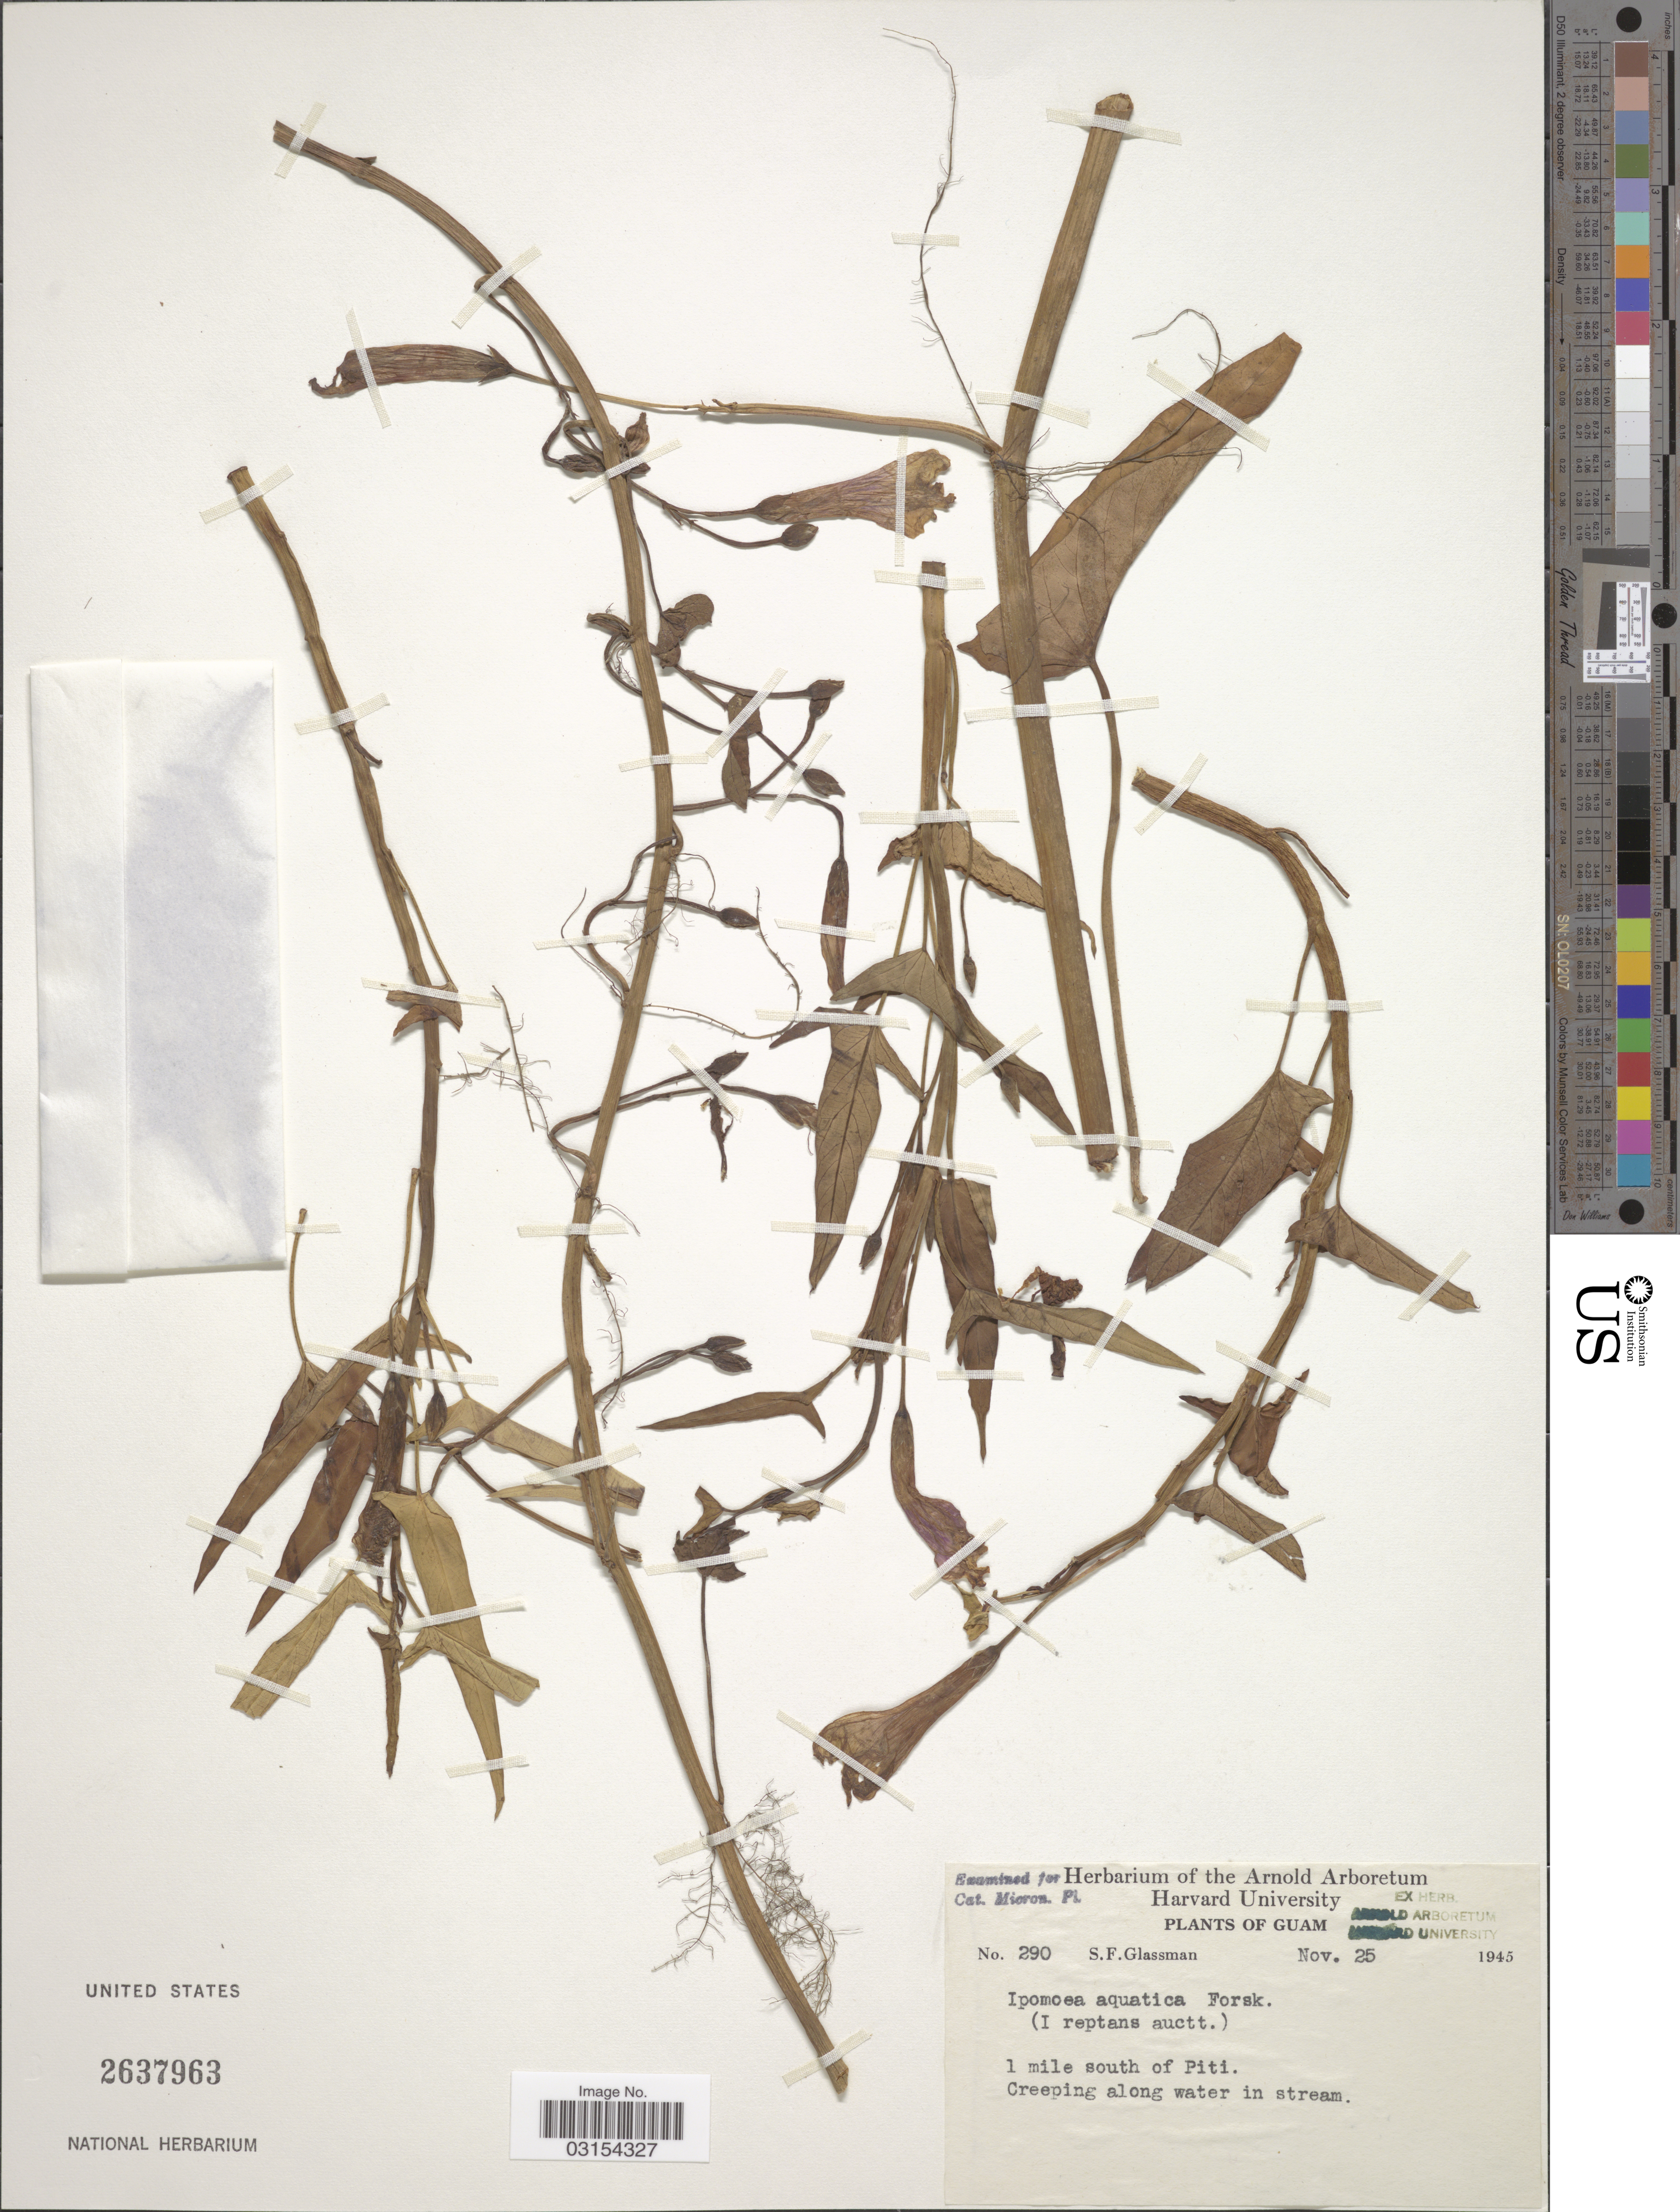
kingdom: Plantae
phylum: Tracheophyta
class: Magnoliopsida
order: Solanales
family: Convolvulaceae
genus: Ipomoea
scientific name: Ipomoea aquatica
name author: Forssk.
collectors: S. F. Glassman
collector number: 290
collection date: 1945-11-25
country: Guam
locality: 1 mile south of Piti.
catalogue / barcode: US 2637963